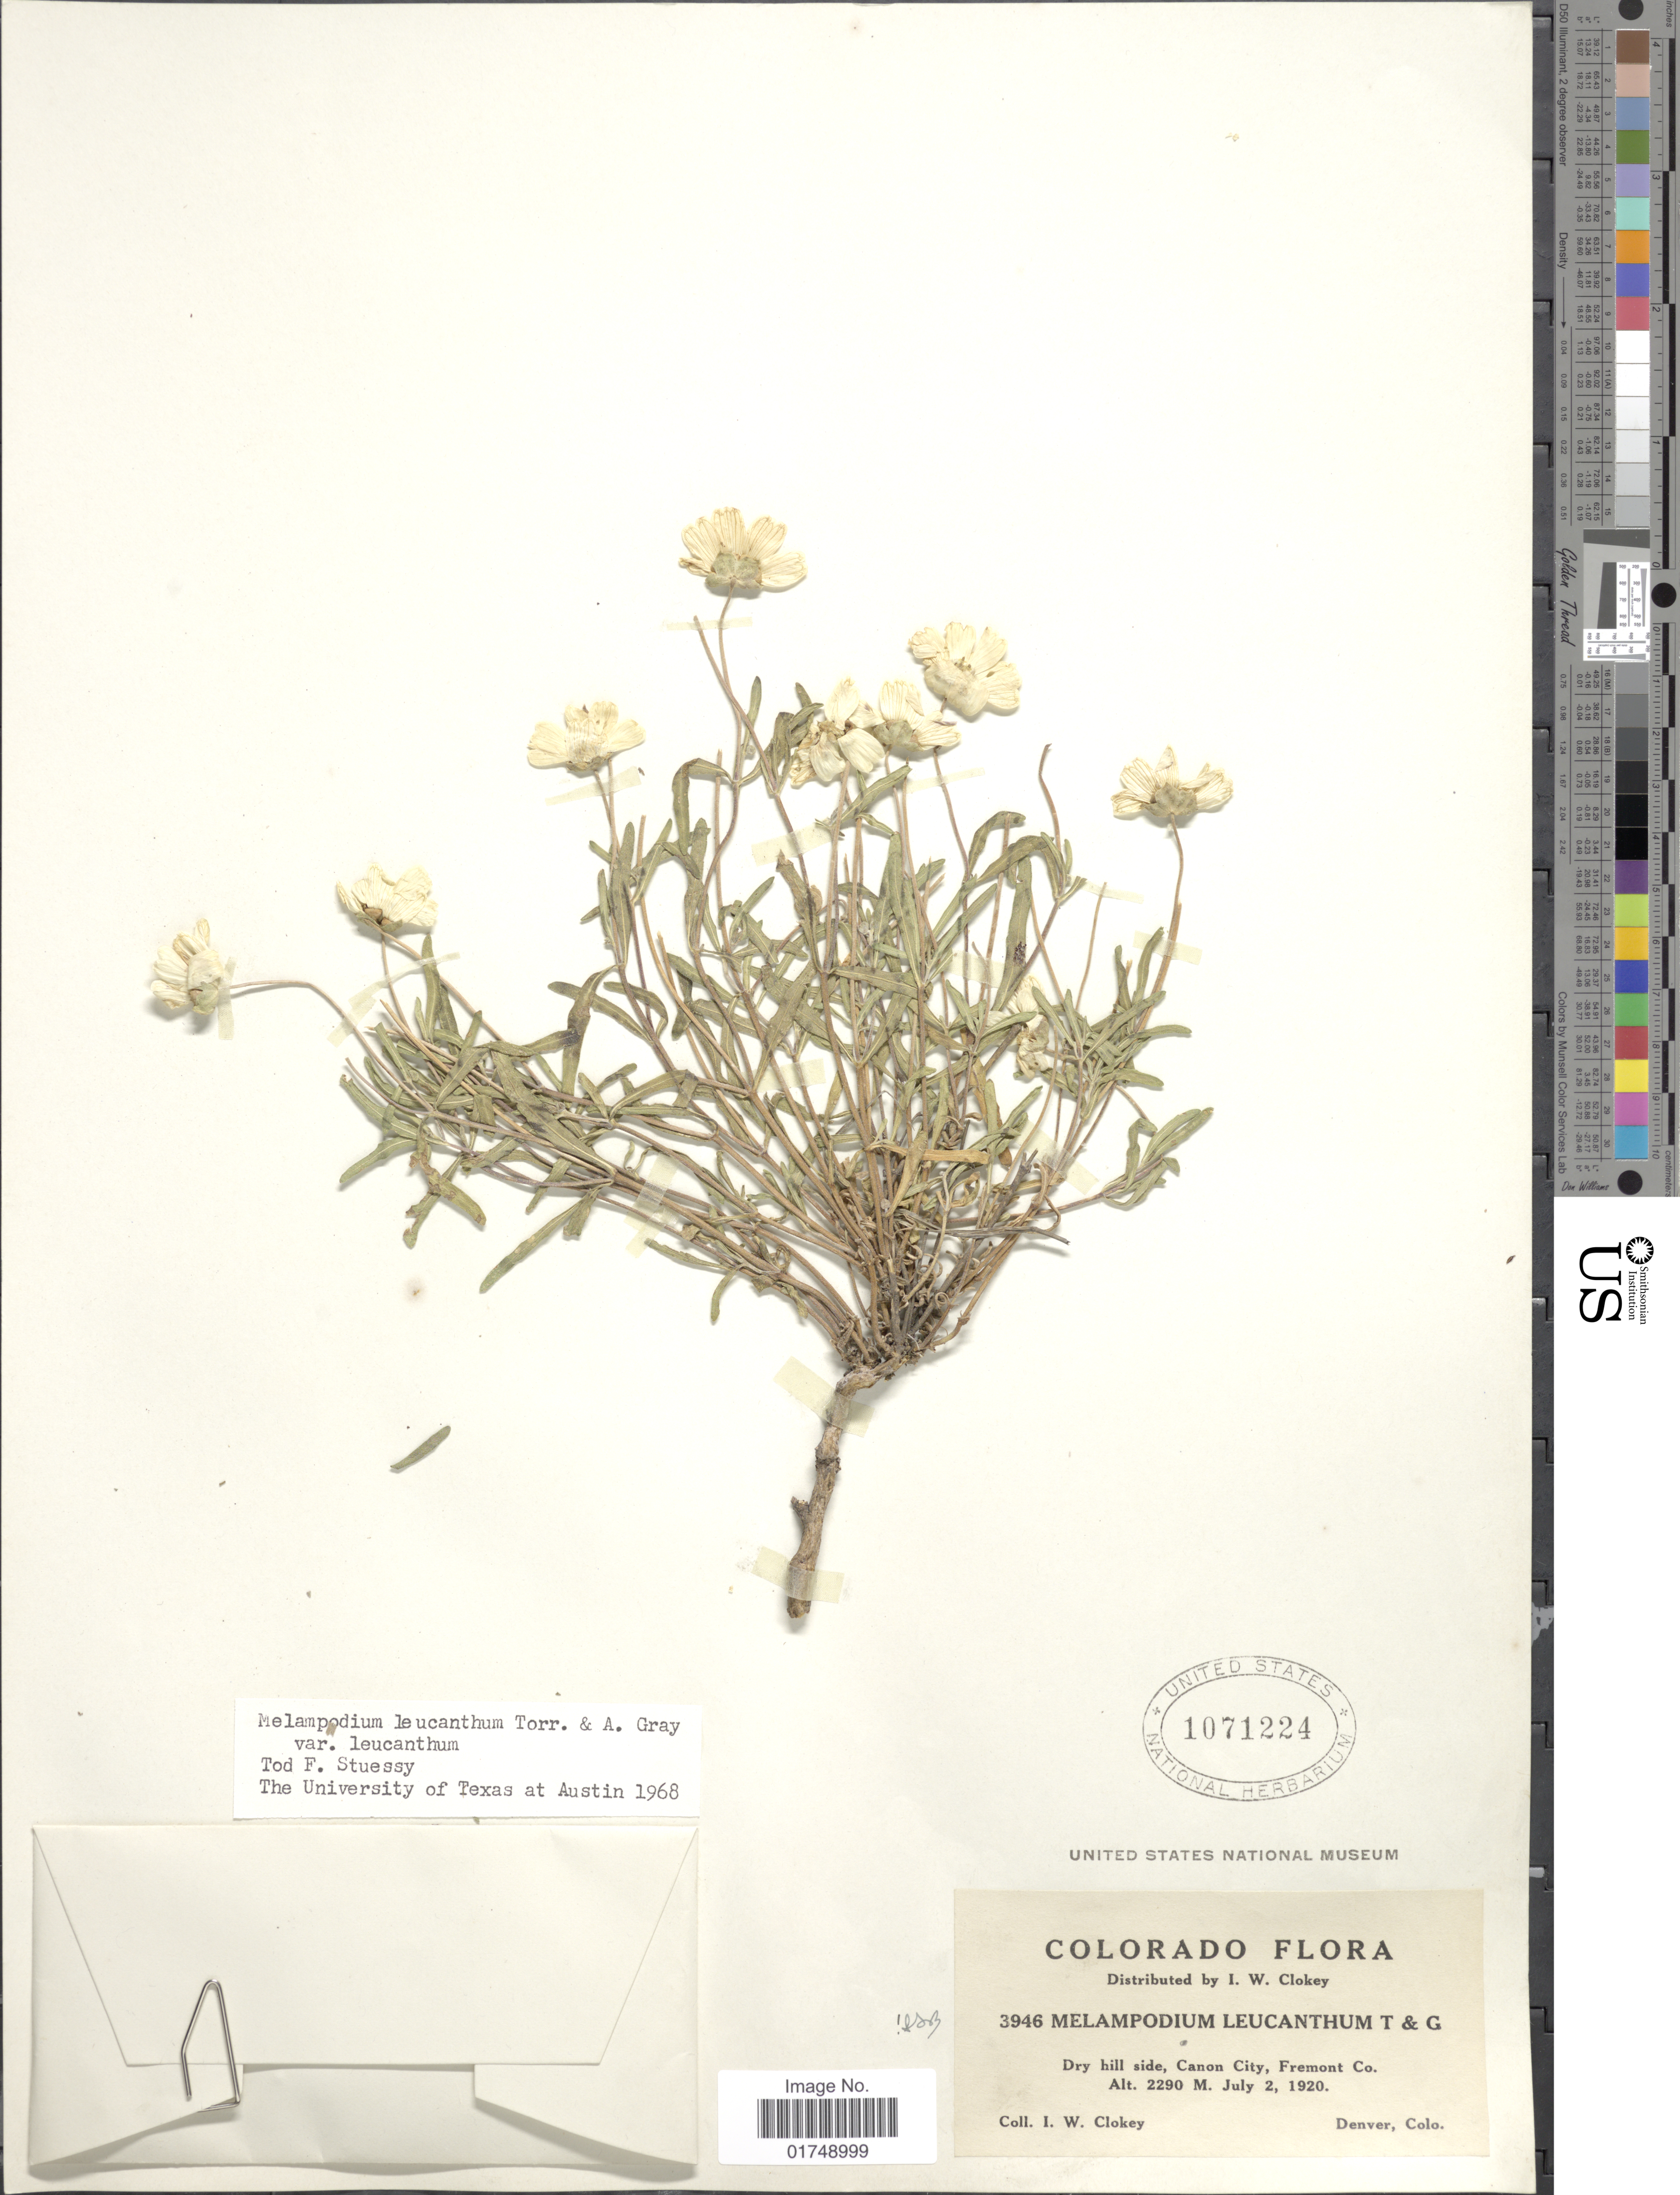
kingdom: Plantae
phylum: Tracheophyta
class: Magnoliopsida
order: Asterales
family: Asteraceae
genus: Melampodium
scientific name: Melampodium leucanthum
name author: Torr. & A. Gray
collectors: I. W. Clokey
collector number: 3946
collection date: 1920-07-02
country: United States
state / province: Colorado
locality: Canon City, Fremont Co.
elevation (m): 2290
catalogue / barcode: US 1071224